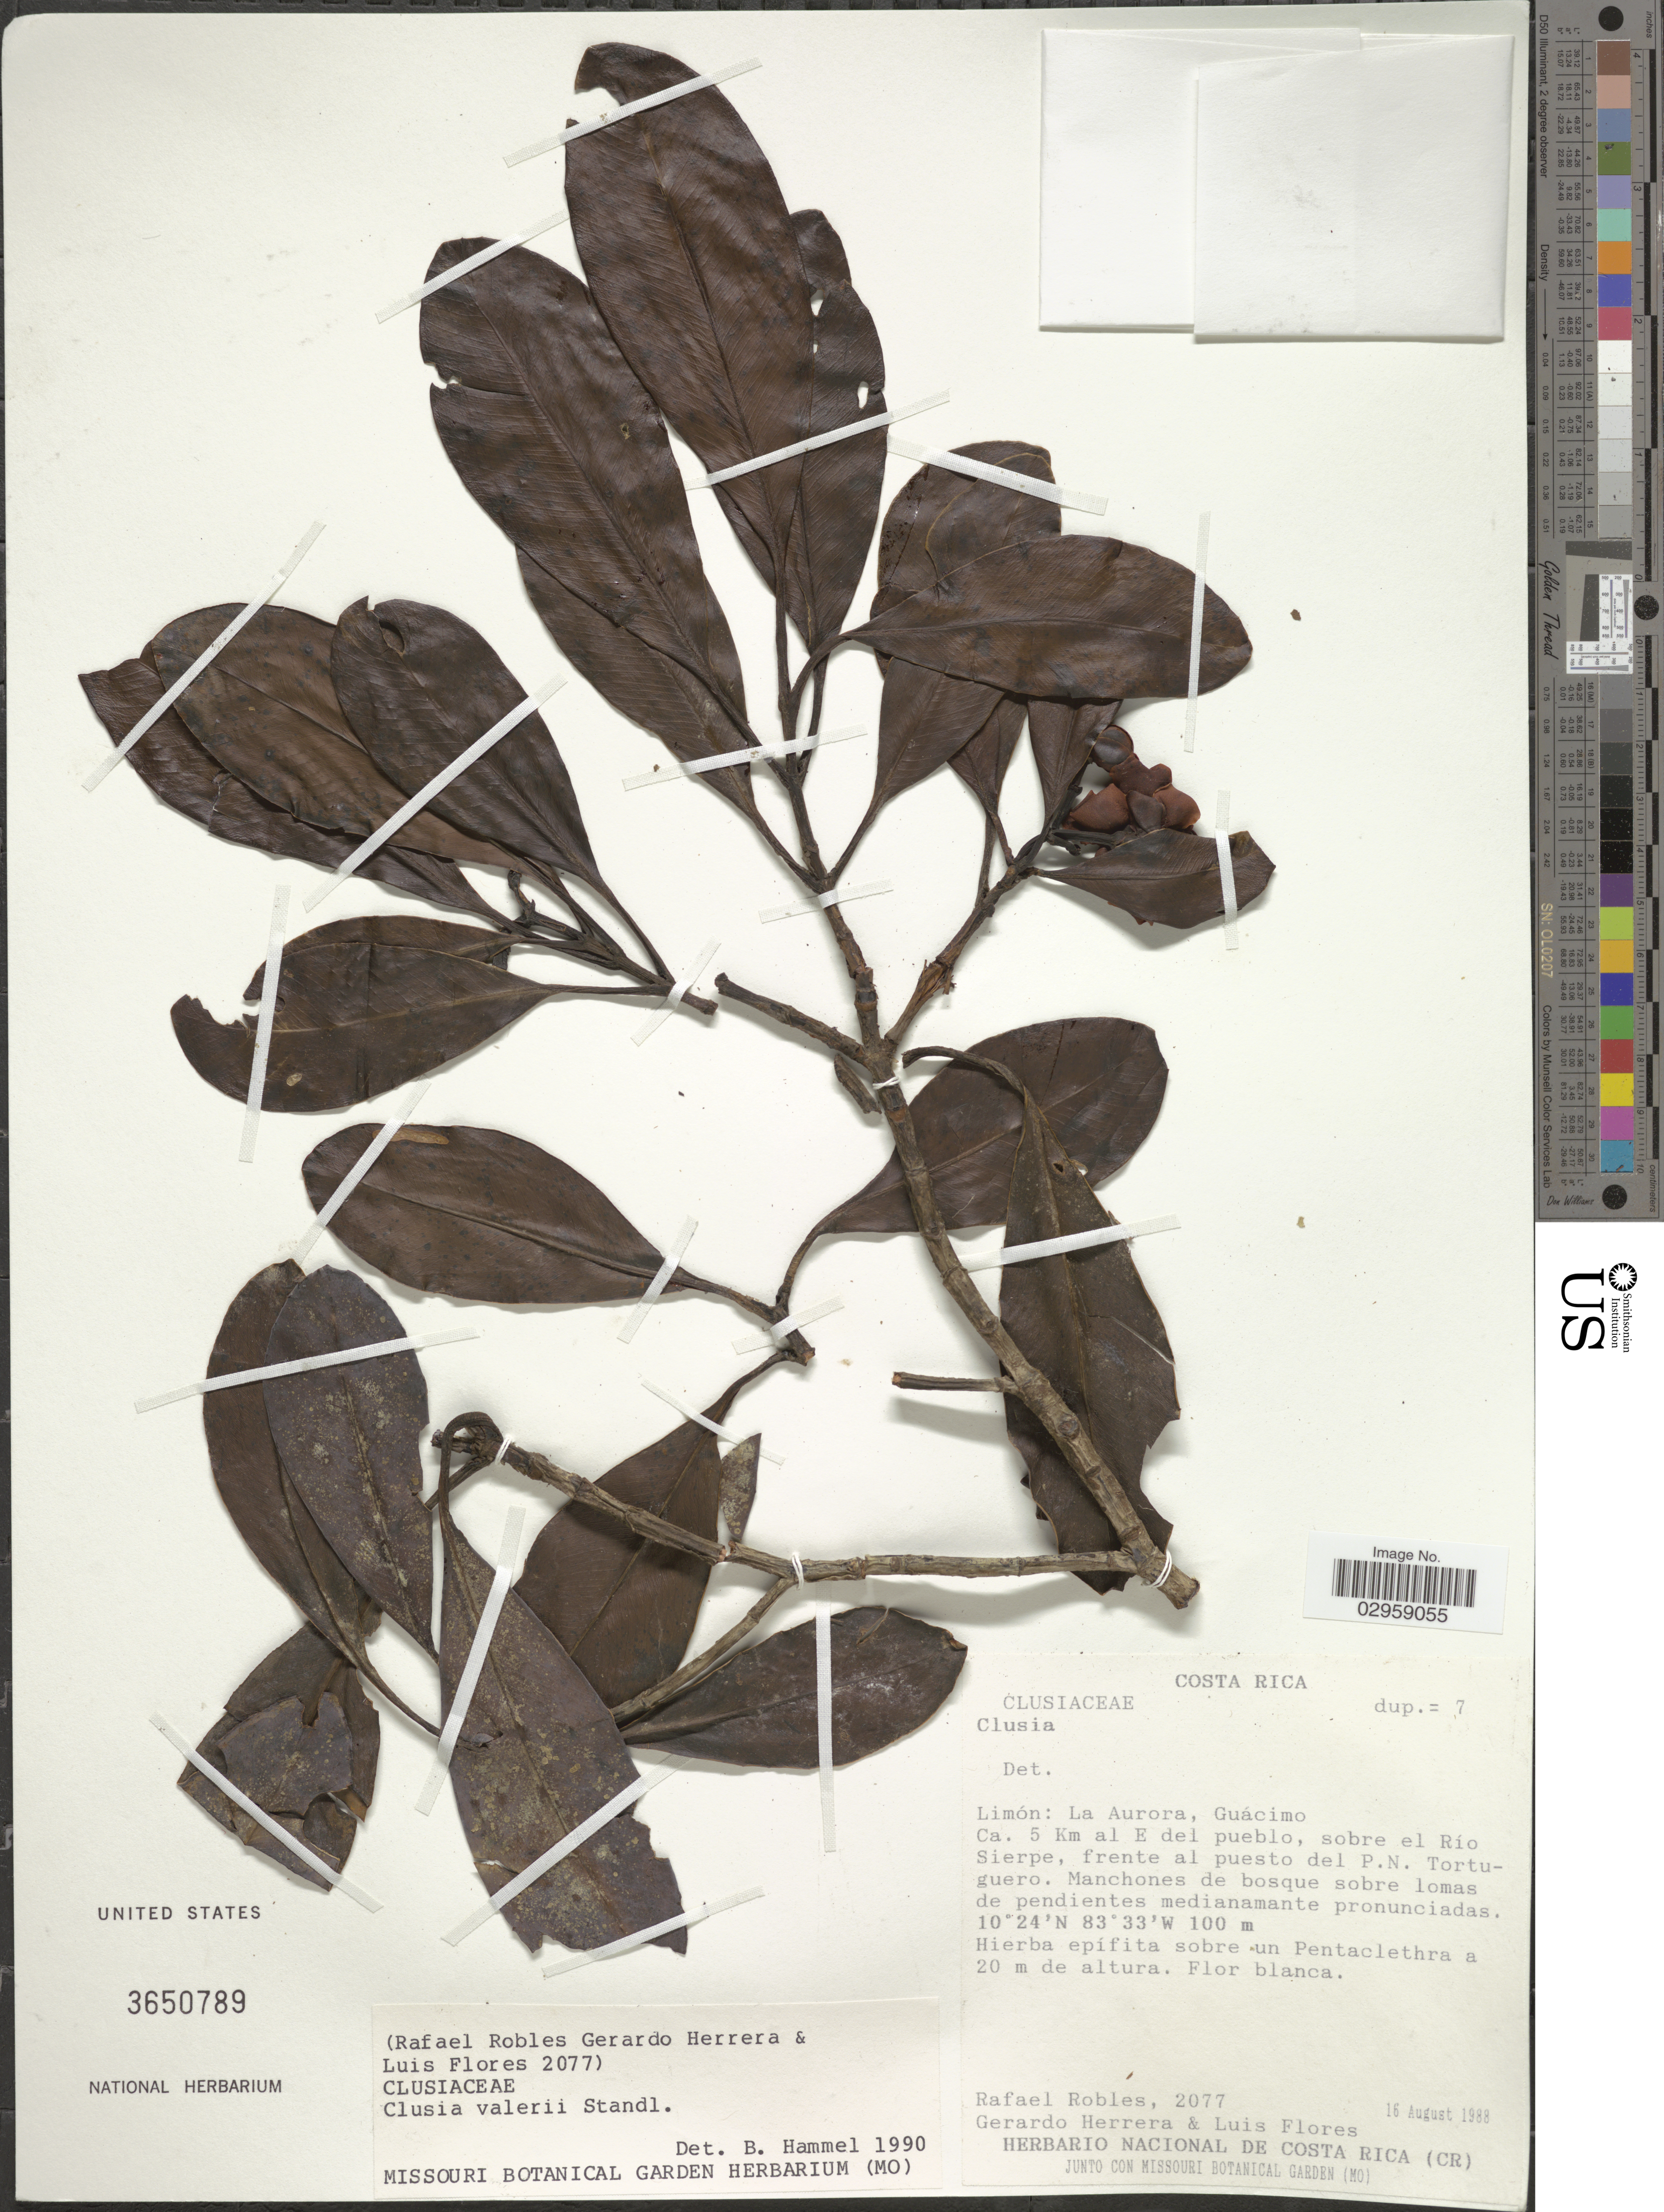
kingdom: Plantae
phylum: Tracheophyta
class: Magnoliopsida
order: Malpighiales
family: Clusiaceae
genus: Clusia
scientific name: Clusia valerioi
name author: Standl.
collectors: R. Robles, G. Herrera & L. Flores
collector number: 2077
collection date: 1988-08-16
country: Costa Rica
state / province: Limón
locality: La Aurora, Guácimo Ca. 5 Km al E del pueblo, sobre el Río Sierpe, frente al puesto del P.N. Tortuguero.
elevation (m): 100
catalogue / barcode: US 3650789